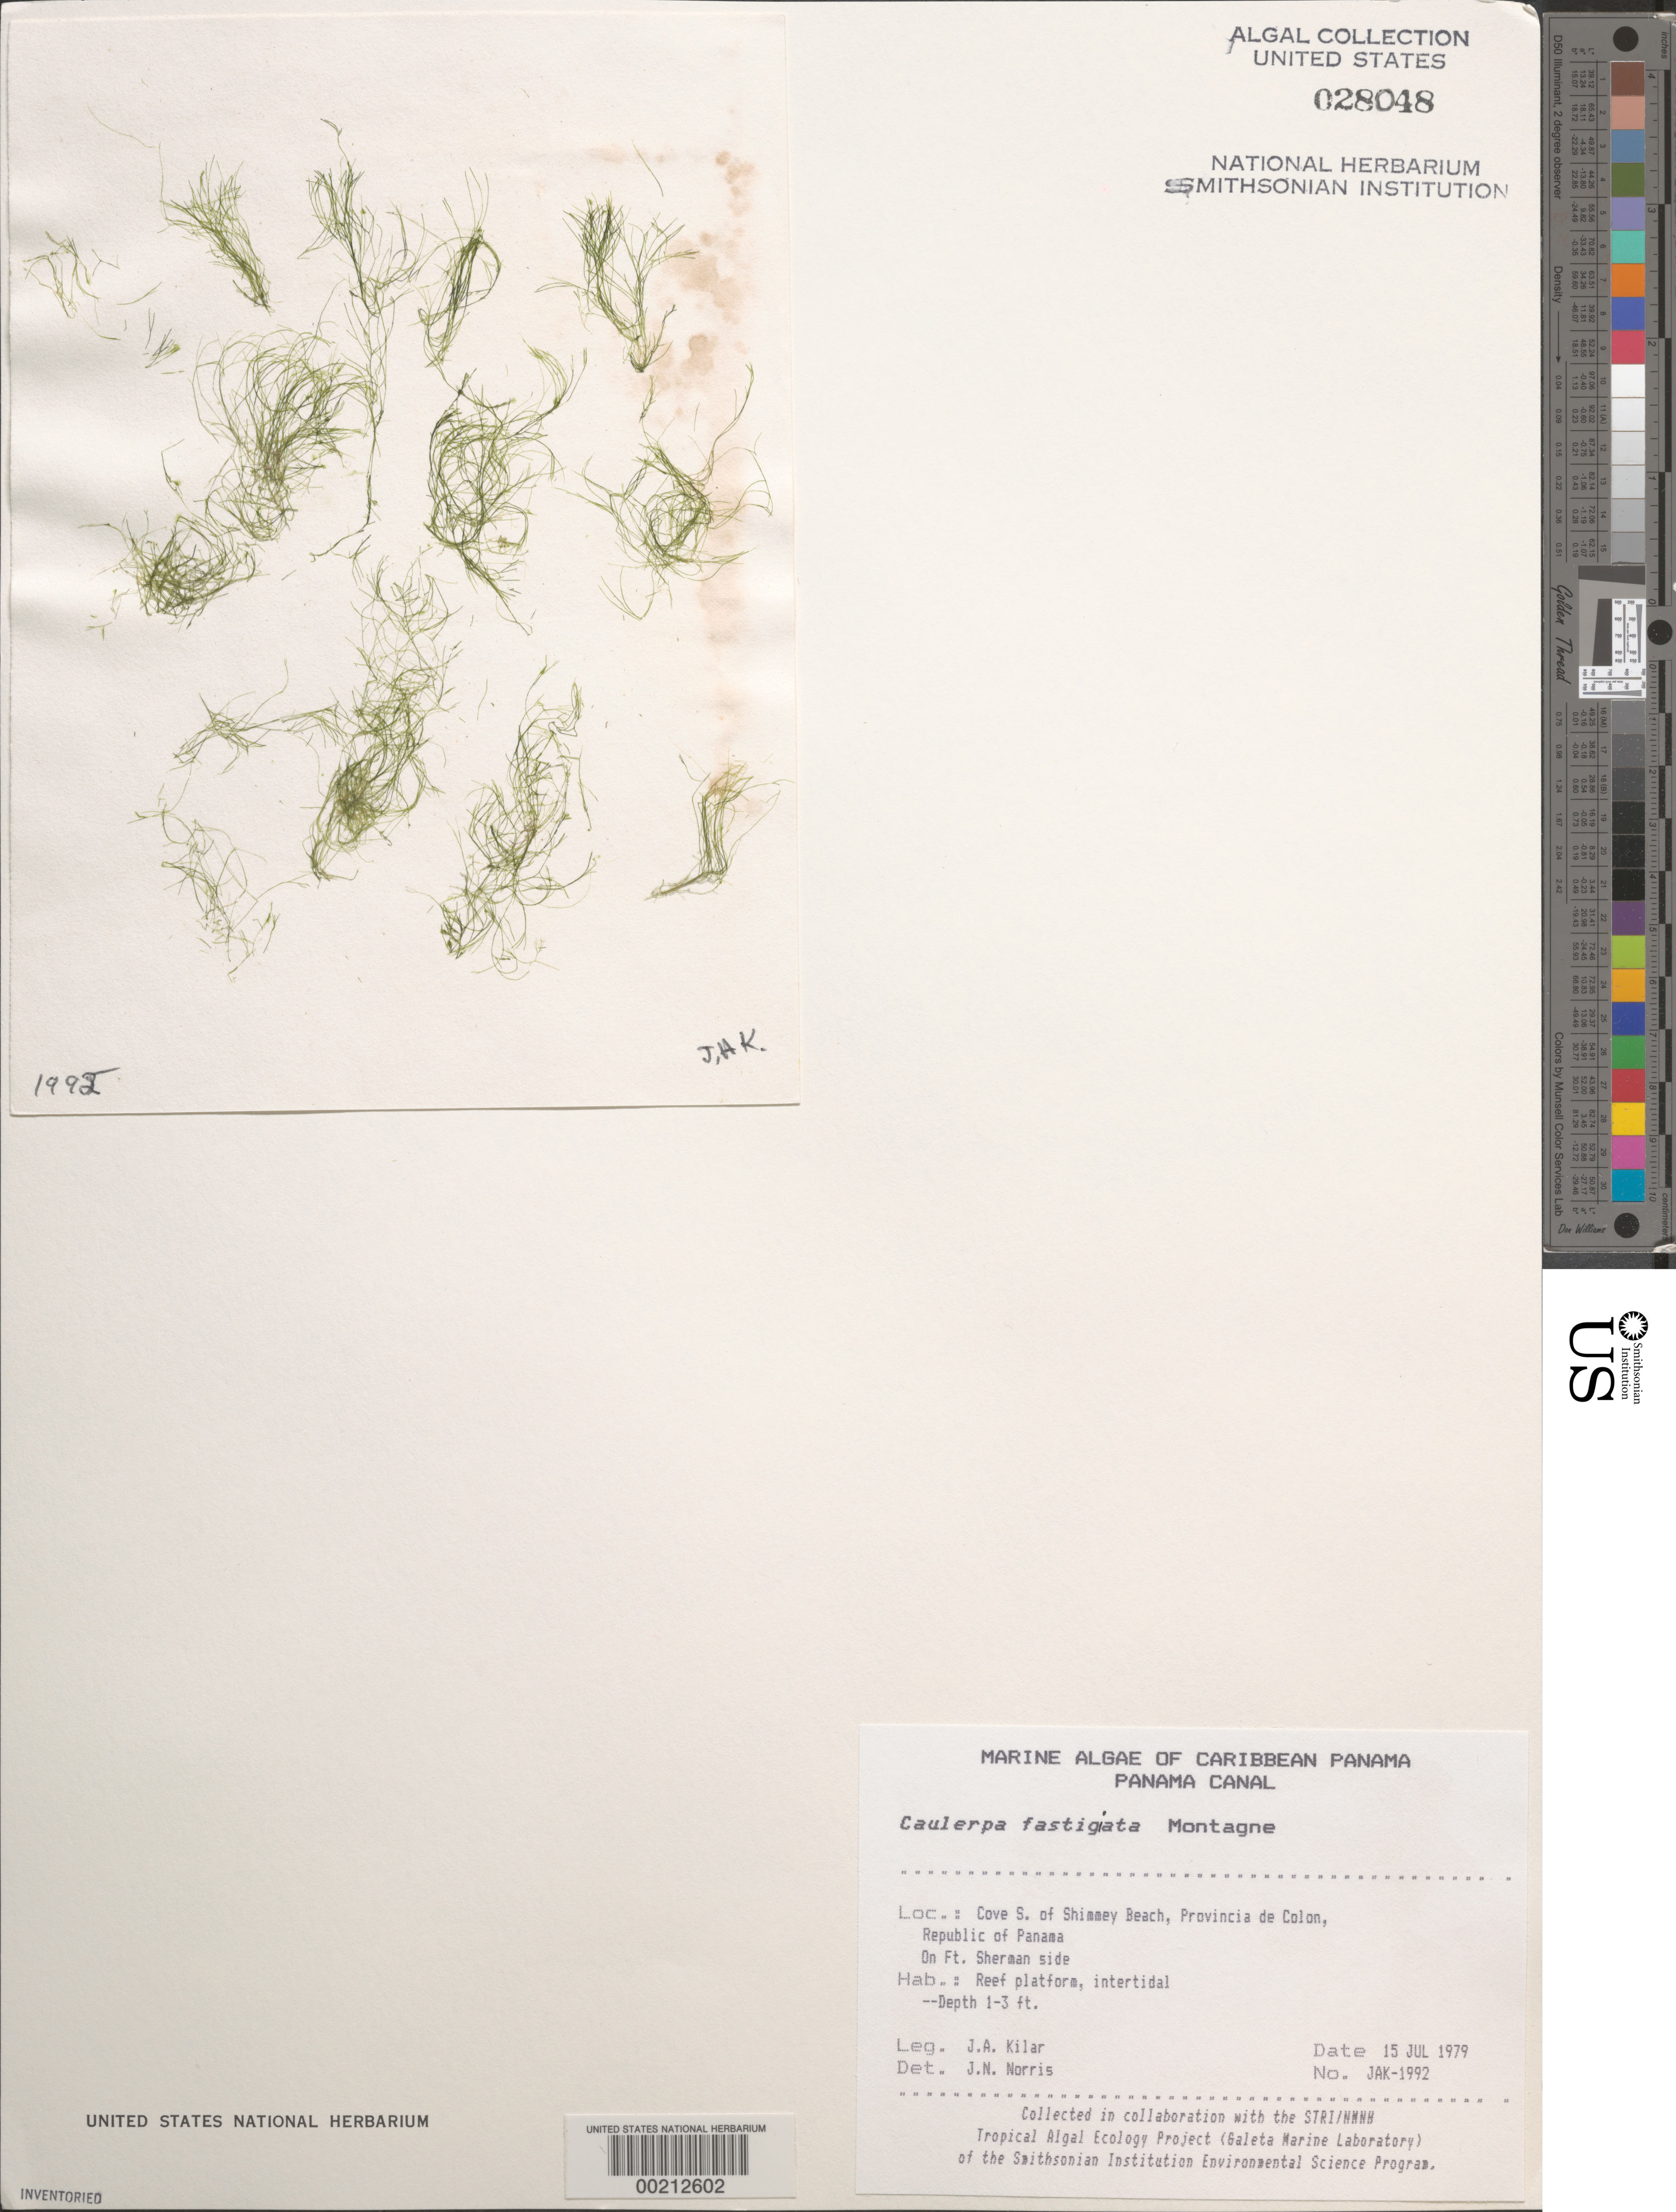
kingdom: Plantae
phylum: Chlorophyta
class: Ulvophyceae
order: Bryopsidales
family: Caulerpaceae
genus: Caulerpa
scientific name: Caulerpa fastigiata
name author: Mont.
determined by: Norris, James N.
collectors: J. A. Kilar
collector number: JAK-1992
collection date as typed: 15 Jul 1979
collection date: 1979-07-15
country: Panama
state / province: Colón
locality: Fort Sherman side of cove, south of Shimmey Beach, Canal Zone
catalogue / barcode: US 28048